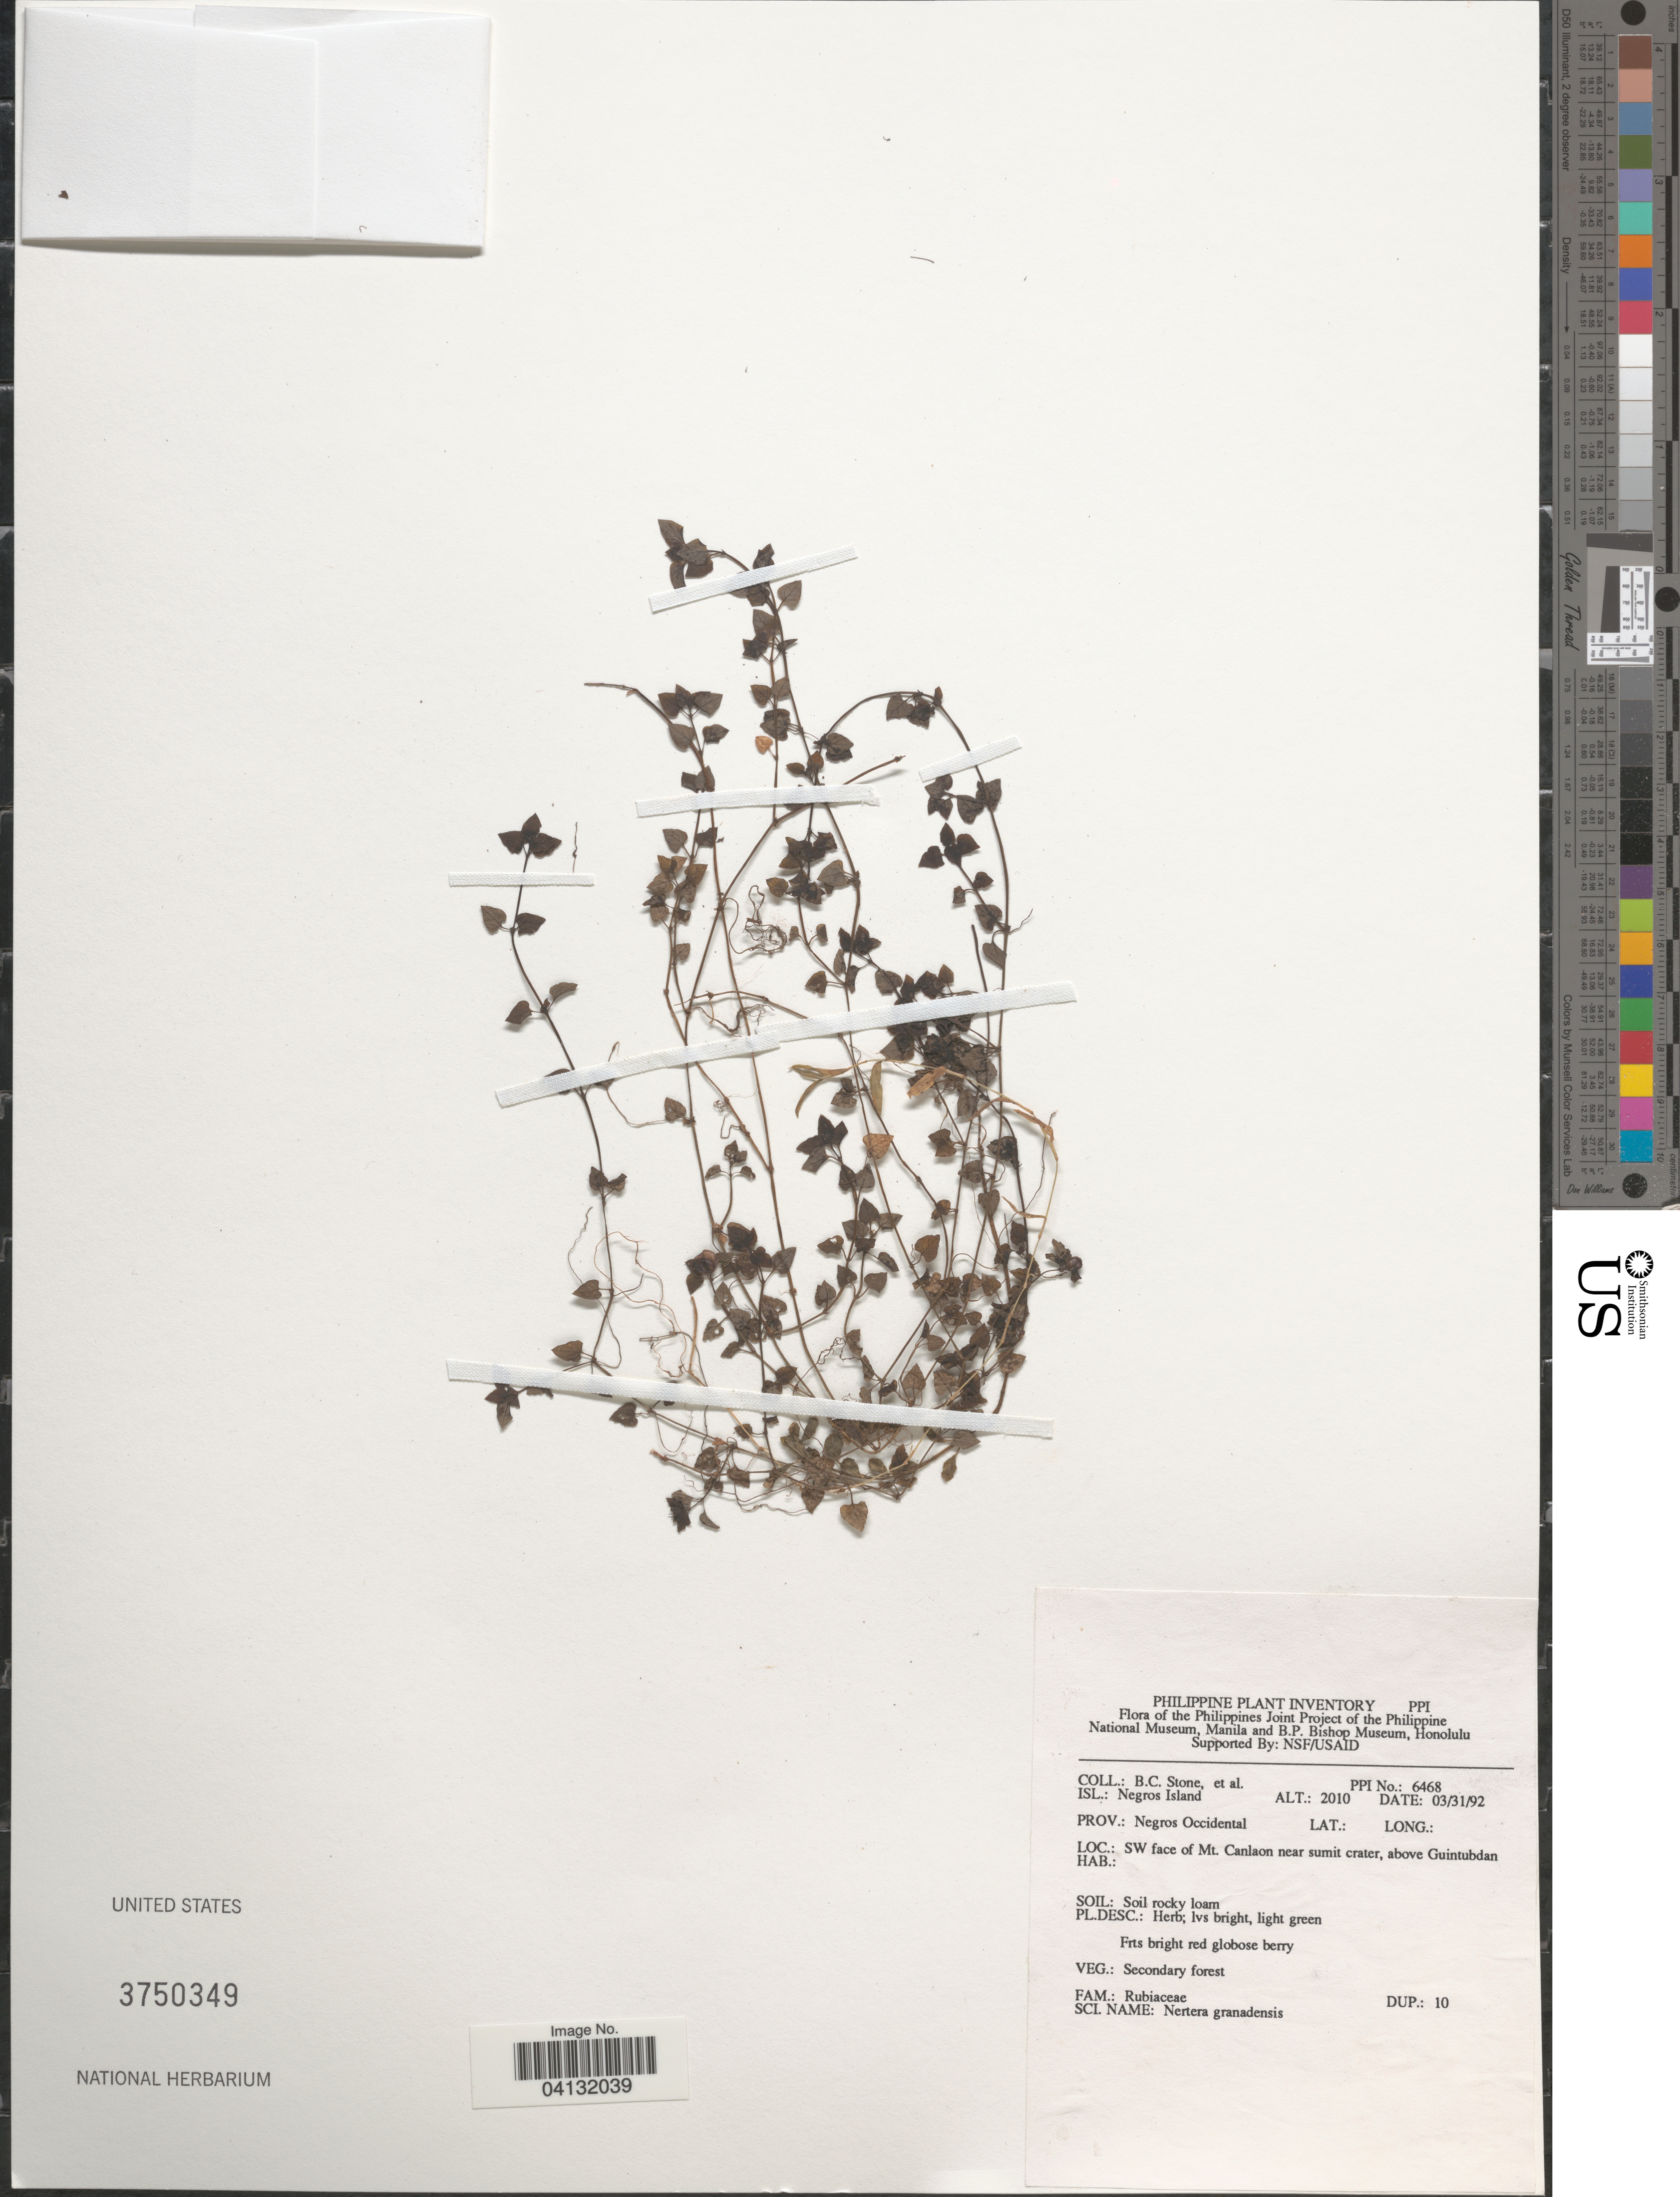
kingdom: Plantae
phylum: Tracheophyta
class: Magnoliopsida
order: Gentianales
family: Rubiaceae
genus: Nertera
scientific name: Nertera granadensis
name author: (Mutis ex L. f.) Druce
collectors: B. C. Stone & et al.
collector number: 6468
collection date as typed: Transcribed d/m/y: 31/3/92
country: Philippines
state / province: Western Visayas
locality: Isl.: Negros Island. Prov.: Negros Occidental. SW face of Mt. Canlaon near summit crater, above Guintubdan.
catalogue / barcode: US 3750349